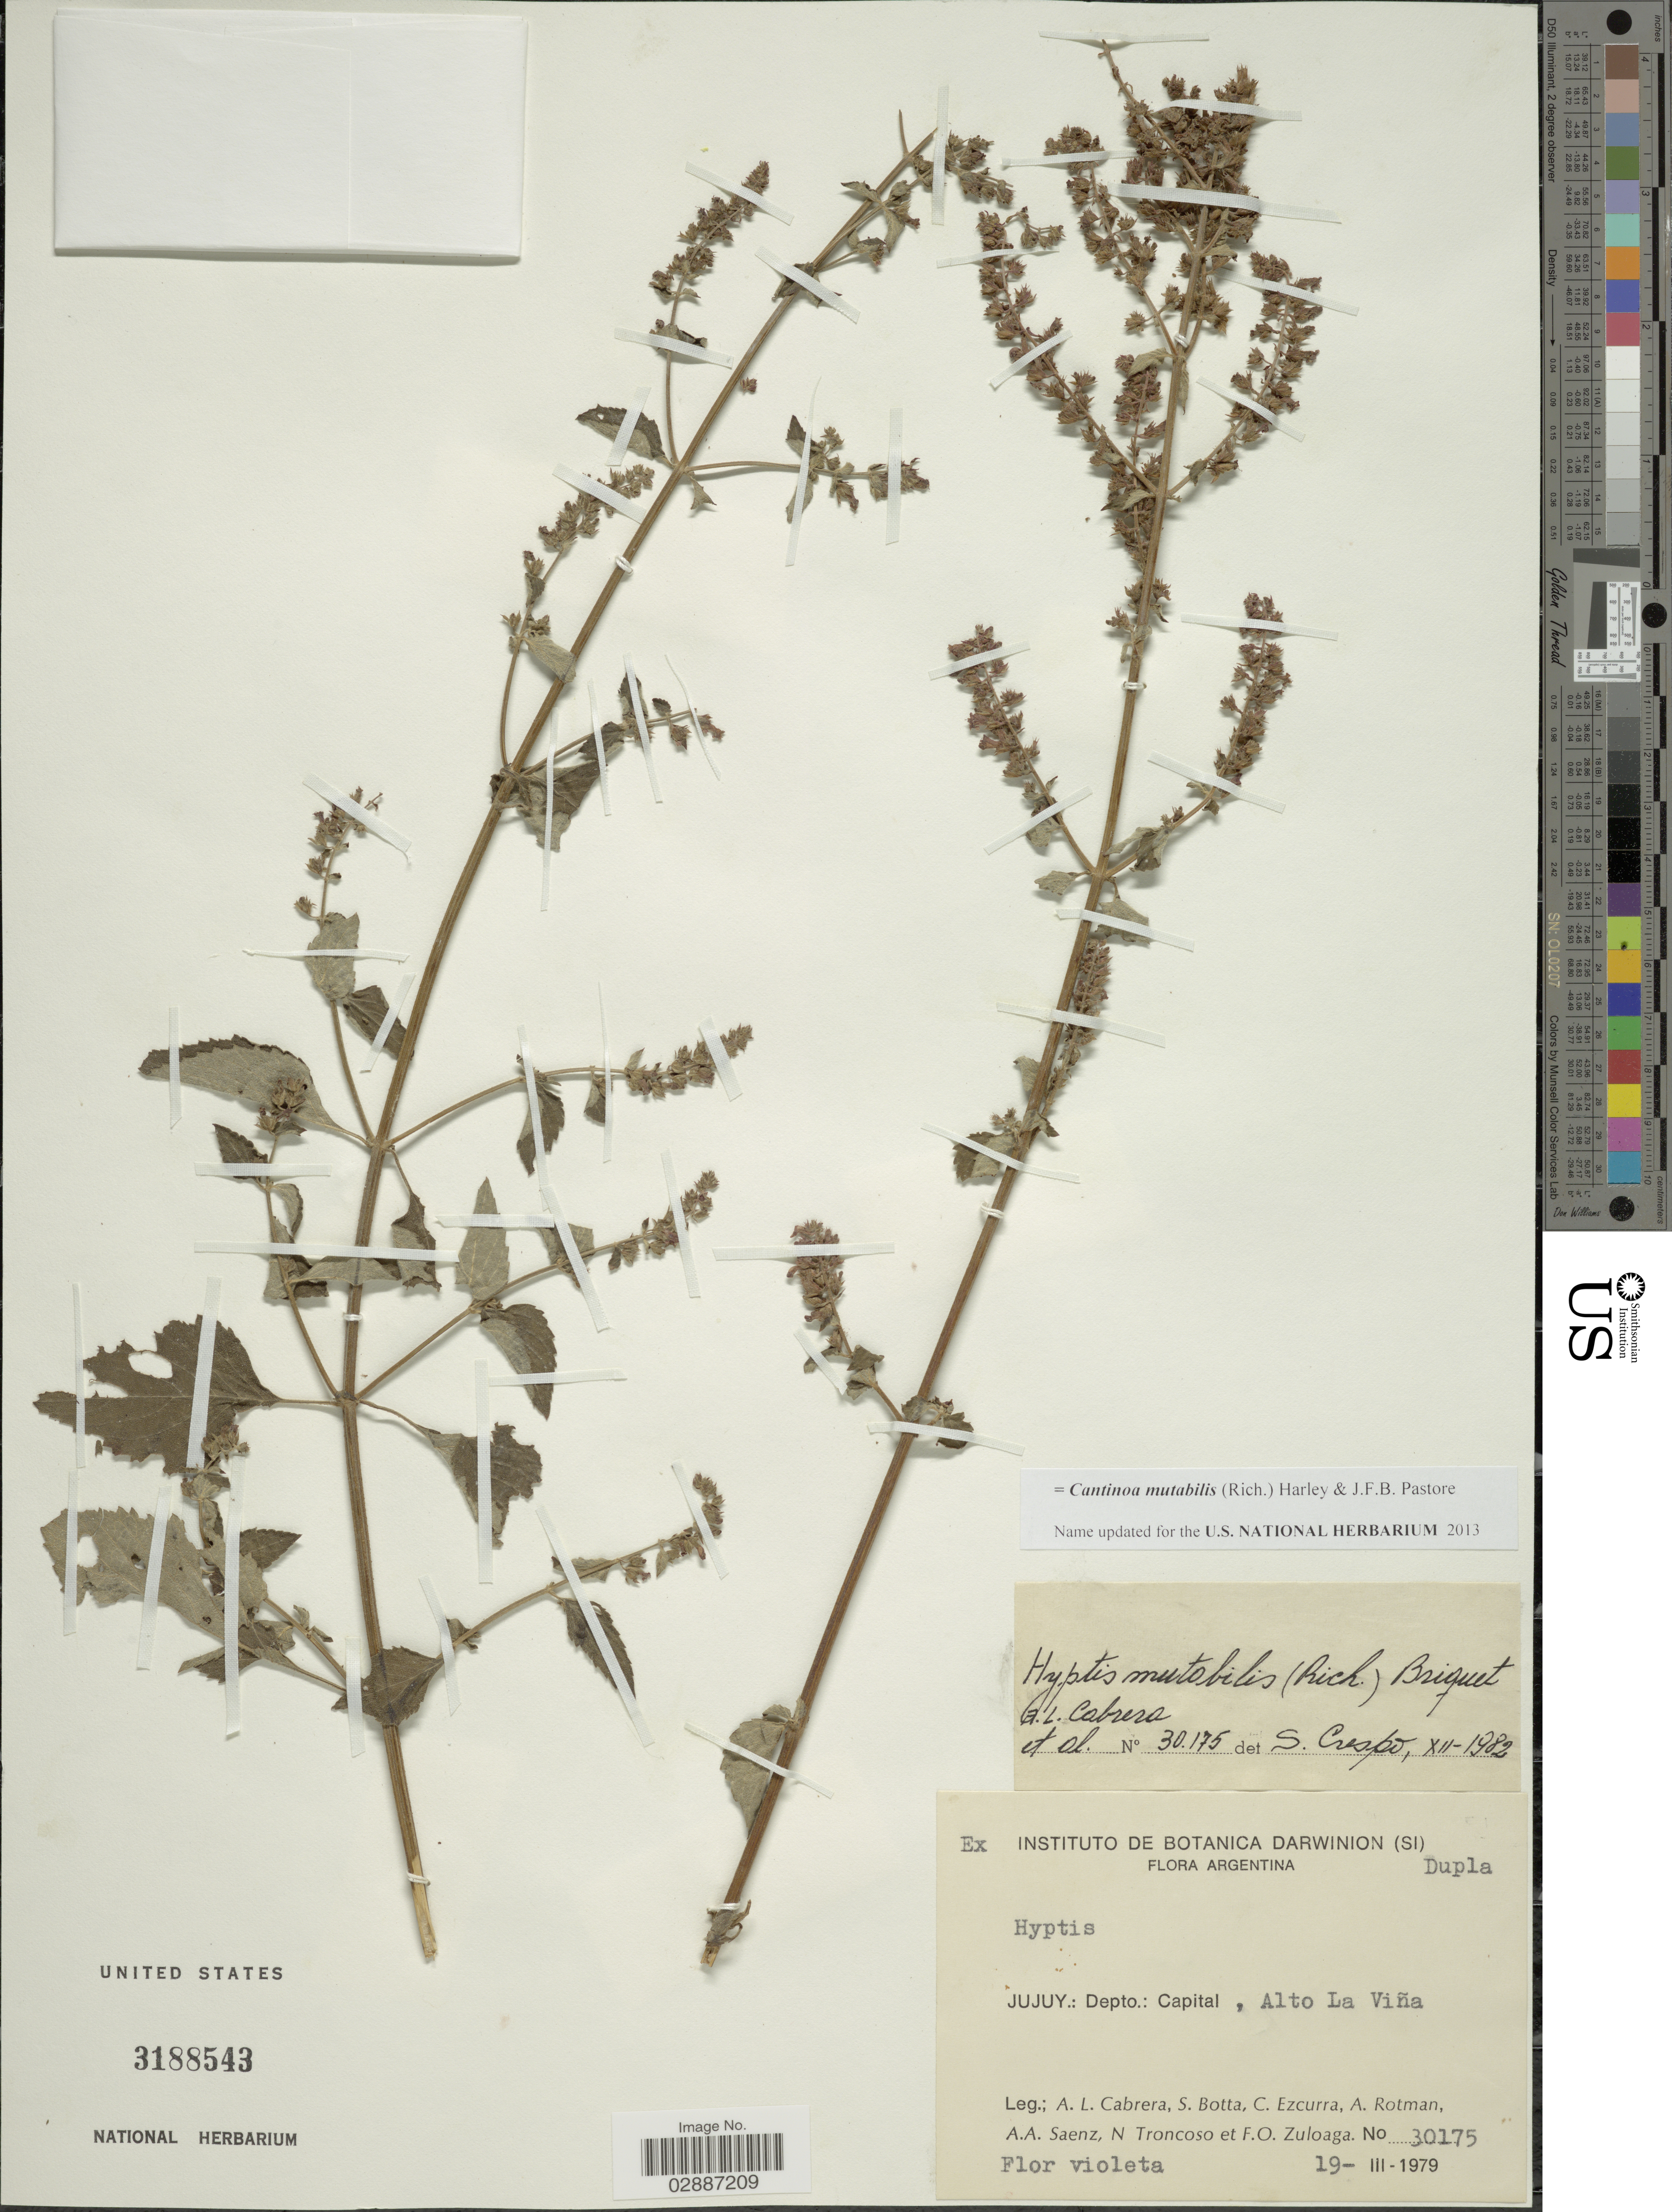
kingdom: Plantae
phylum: Tracheophyta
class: Magnoliopsida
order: Lamiales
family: Lamiaceae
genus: Cantinoa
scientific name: Cantinoa mutabilis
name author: (Epling) Harley & J.F.B. Pastore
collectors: A. L. Cabrera, S. Botta, C. Ezcurra, A. D. Rotman & et al.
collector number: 30175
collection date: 1979-03-19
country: Argentina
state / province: Jujuy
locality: Depto.: Capital, Alto La Viña.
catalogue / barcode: US 3188543